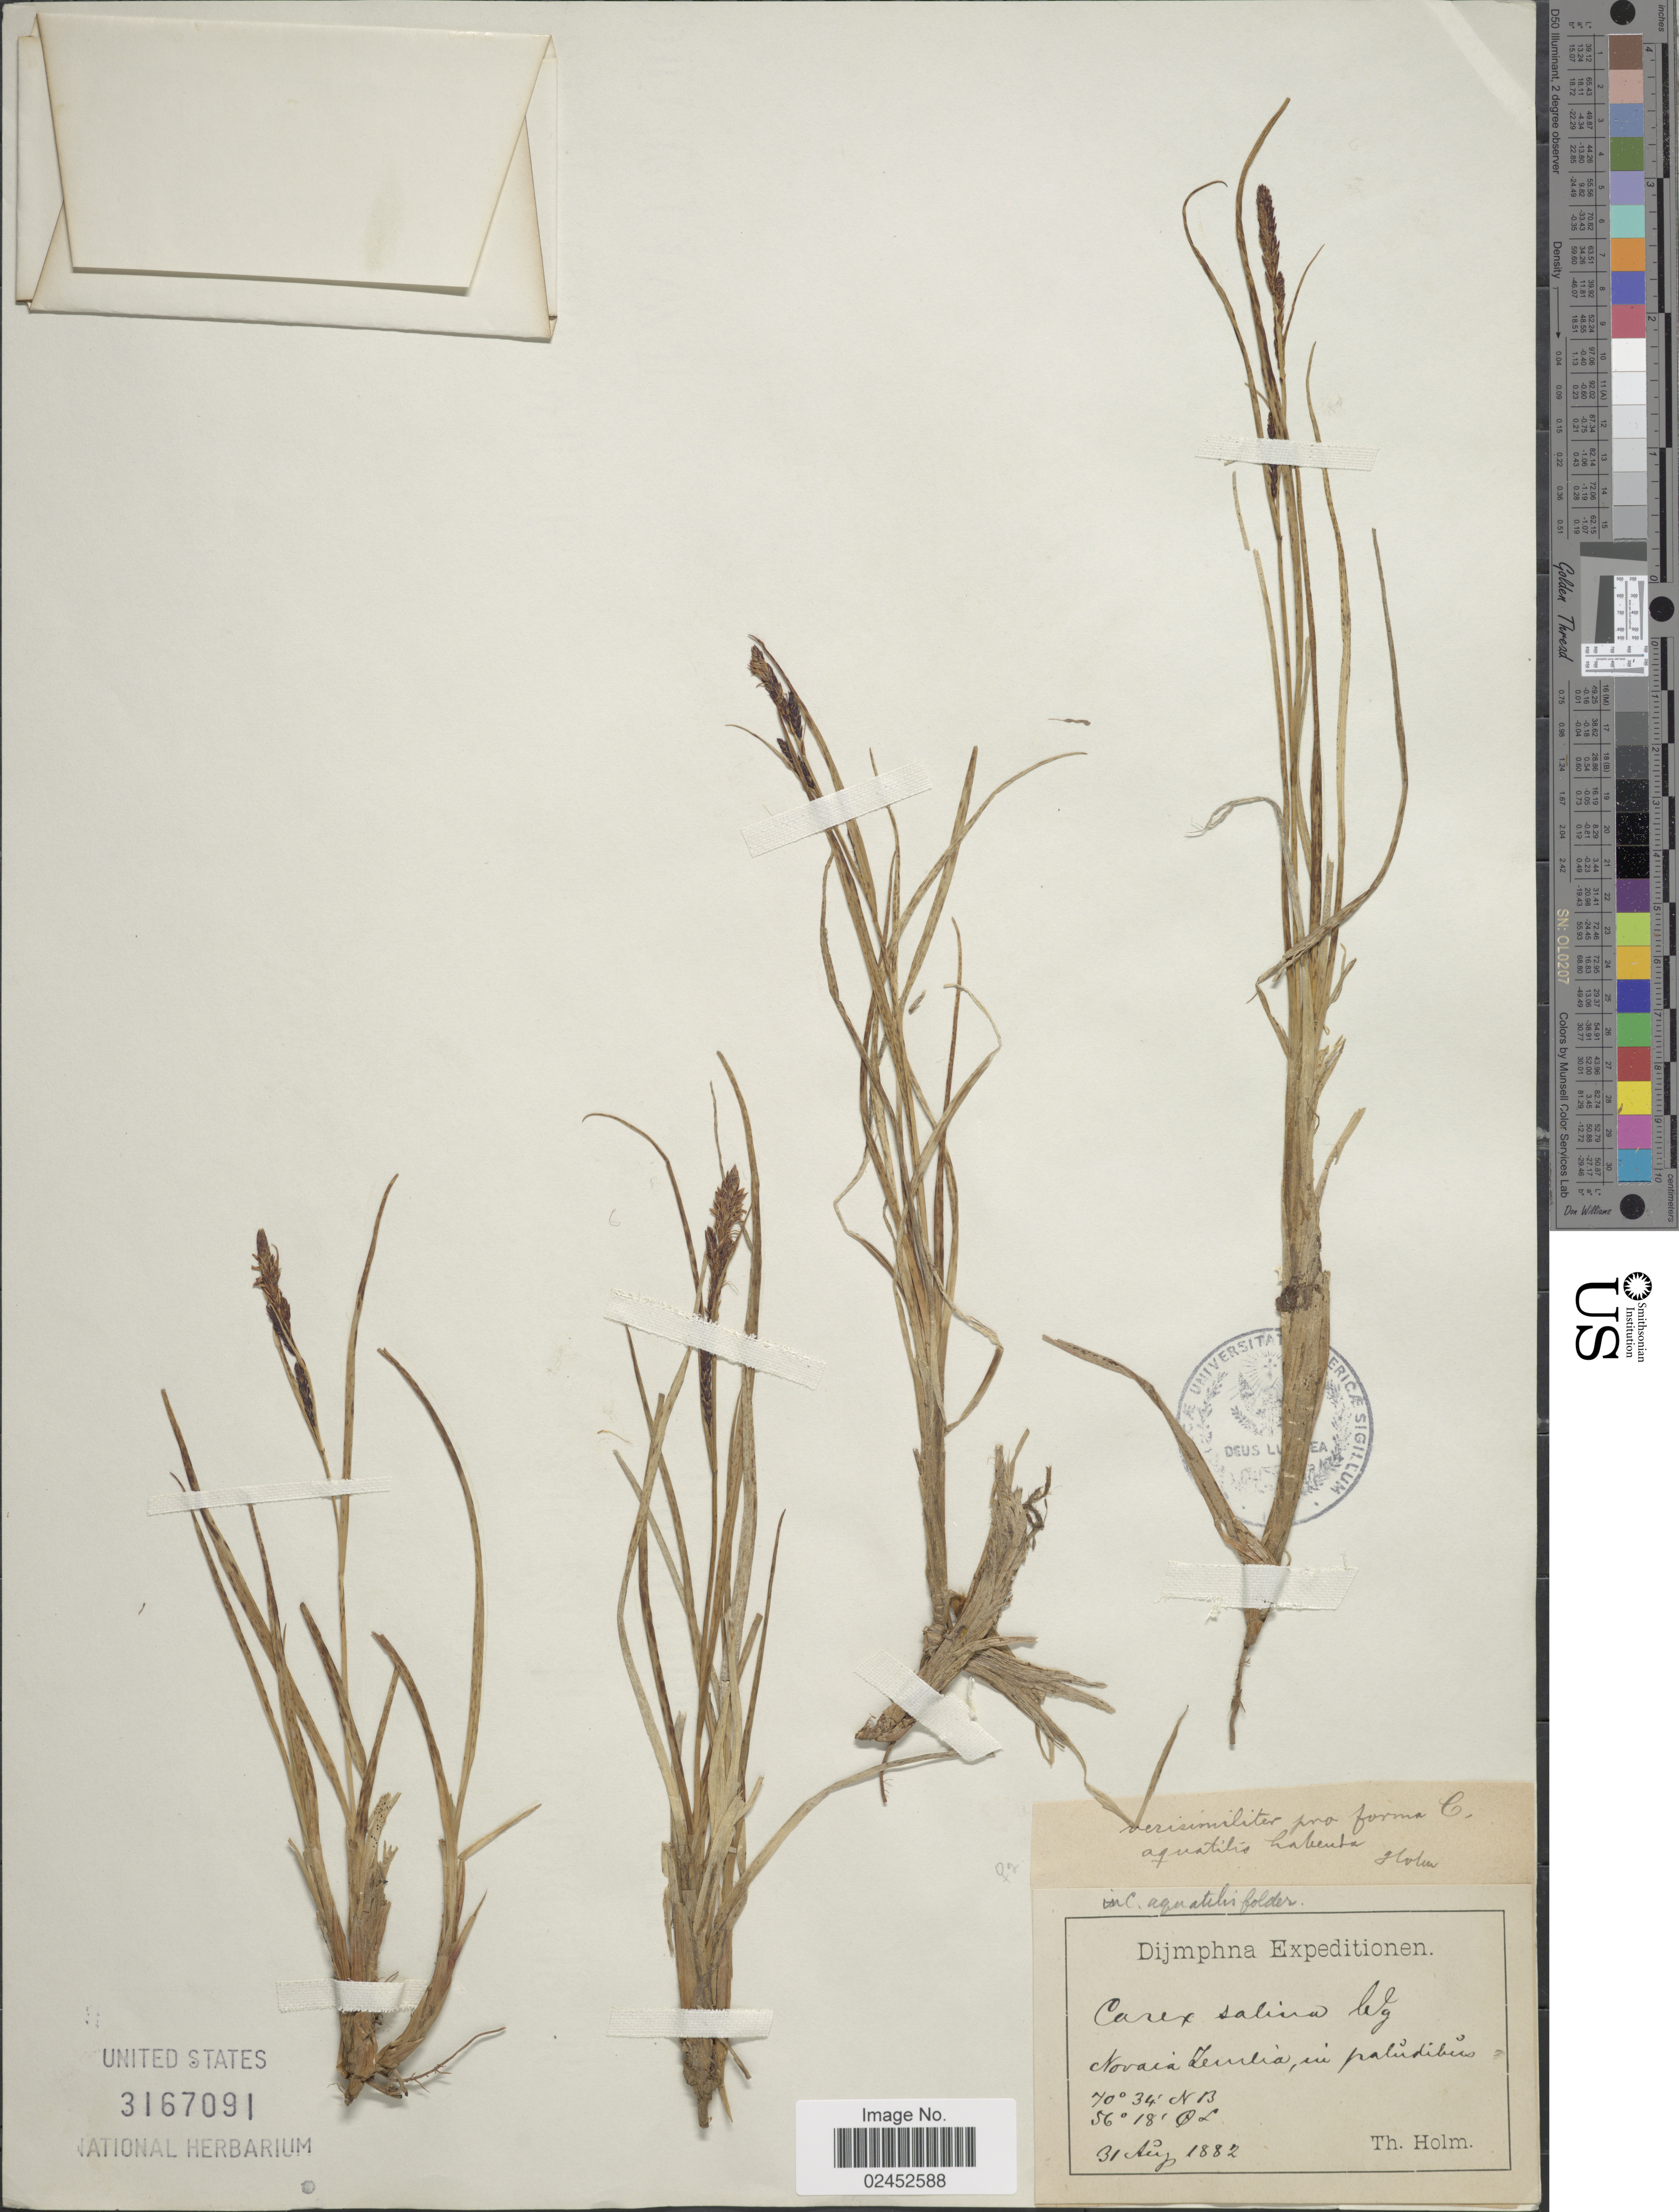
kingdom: Plantae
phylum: Tracheophyta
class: Liliopsida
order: Poales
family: Cyperaceae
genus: Carex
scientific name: Carex salina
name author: Wahlenb.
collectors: T. Holm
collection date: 1882-08-31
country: Russian Federation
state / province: Arkhangelsk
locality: Novaia Zemlia, in paludibus, Dijmphna.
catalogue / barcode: US 3167091